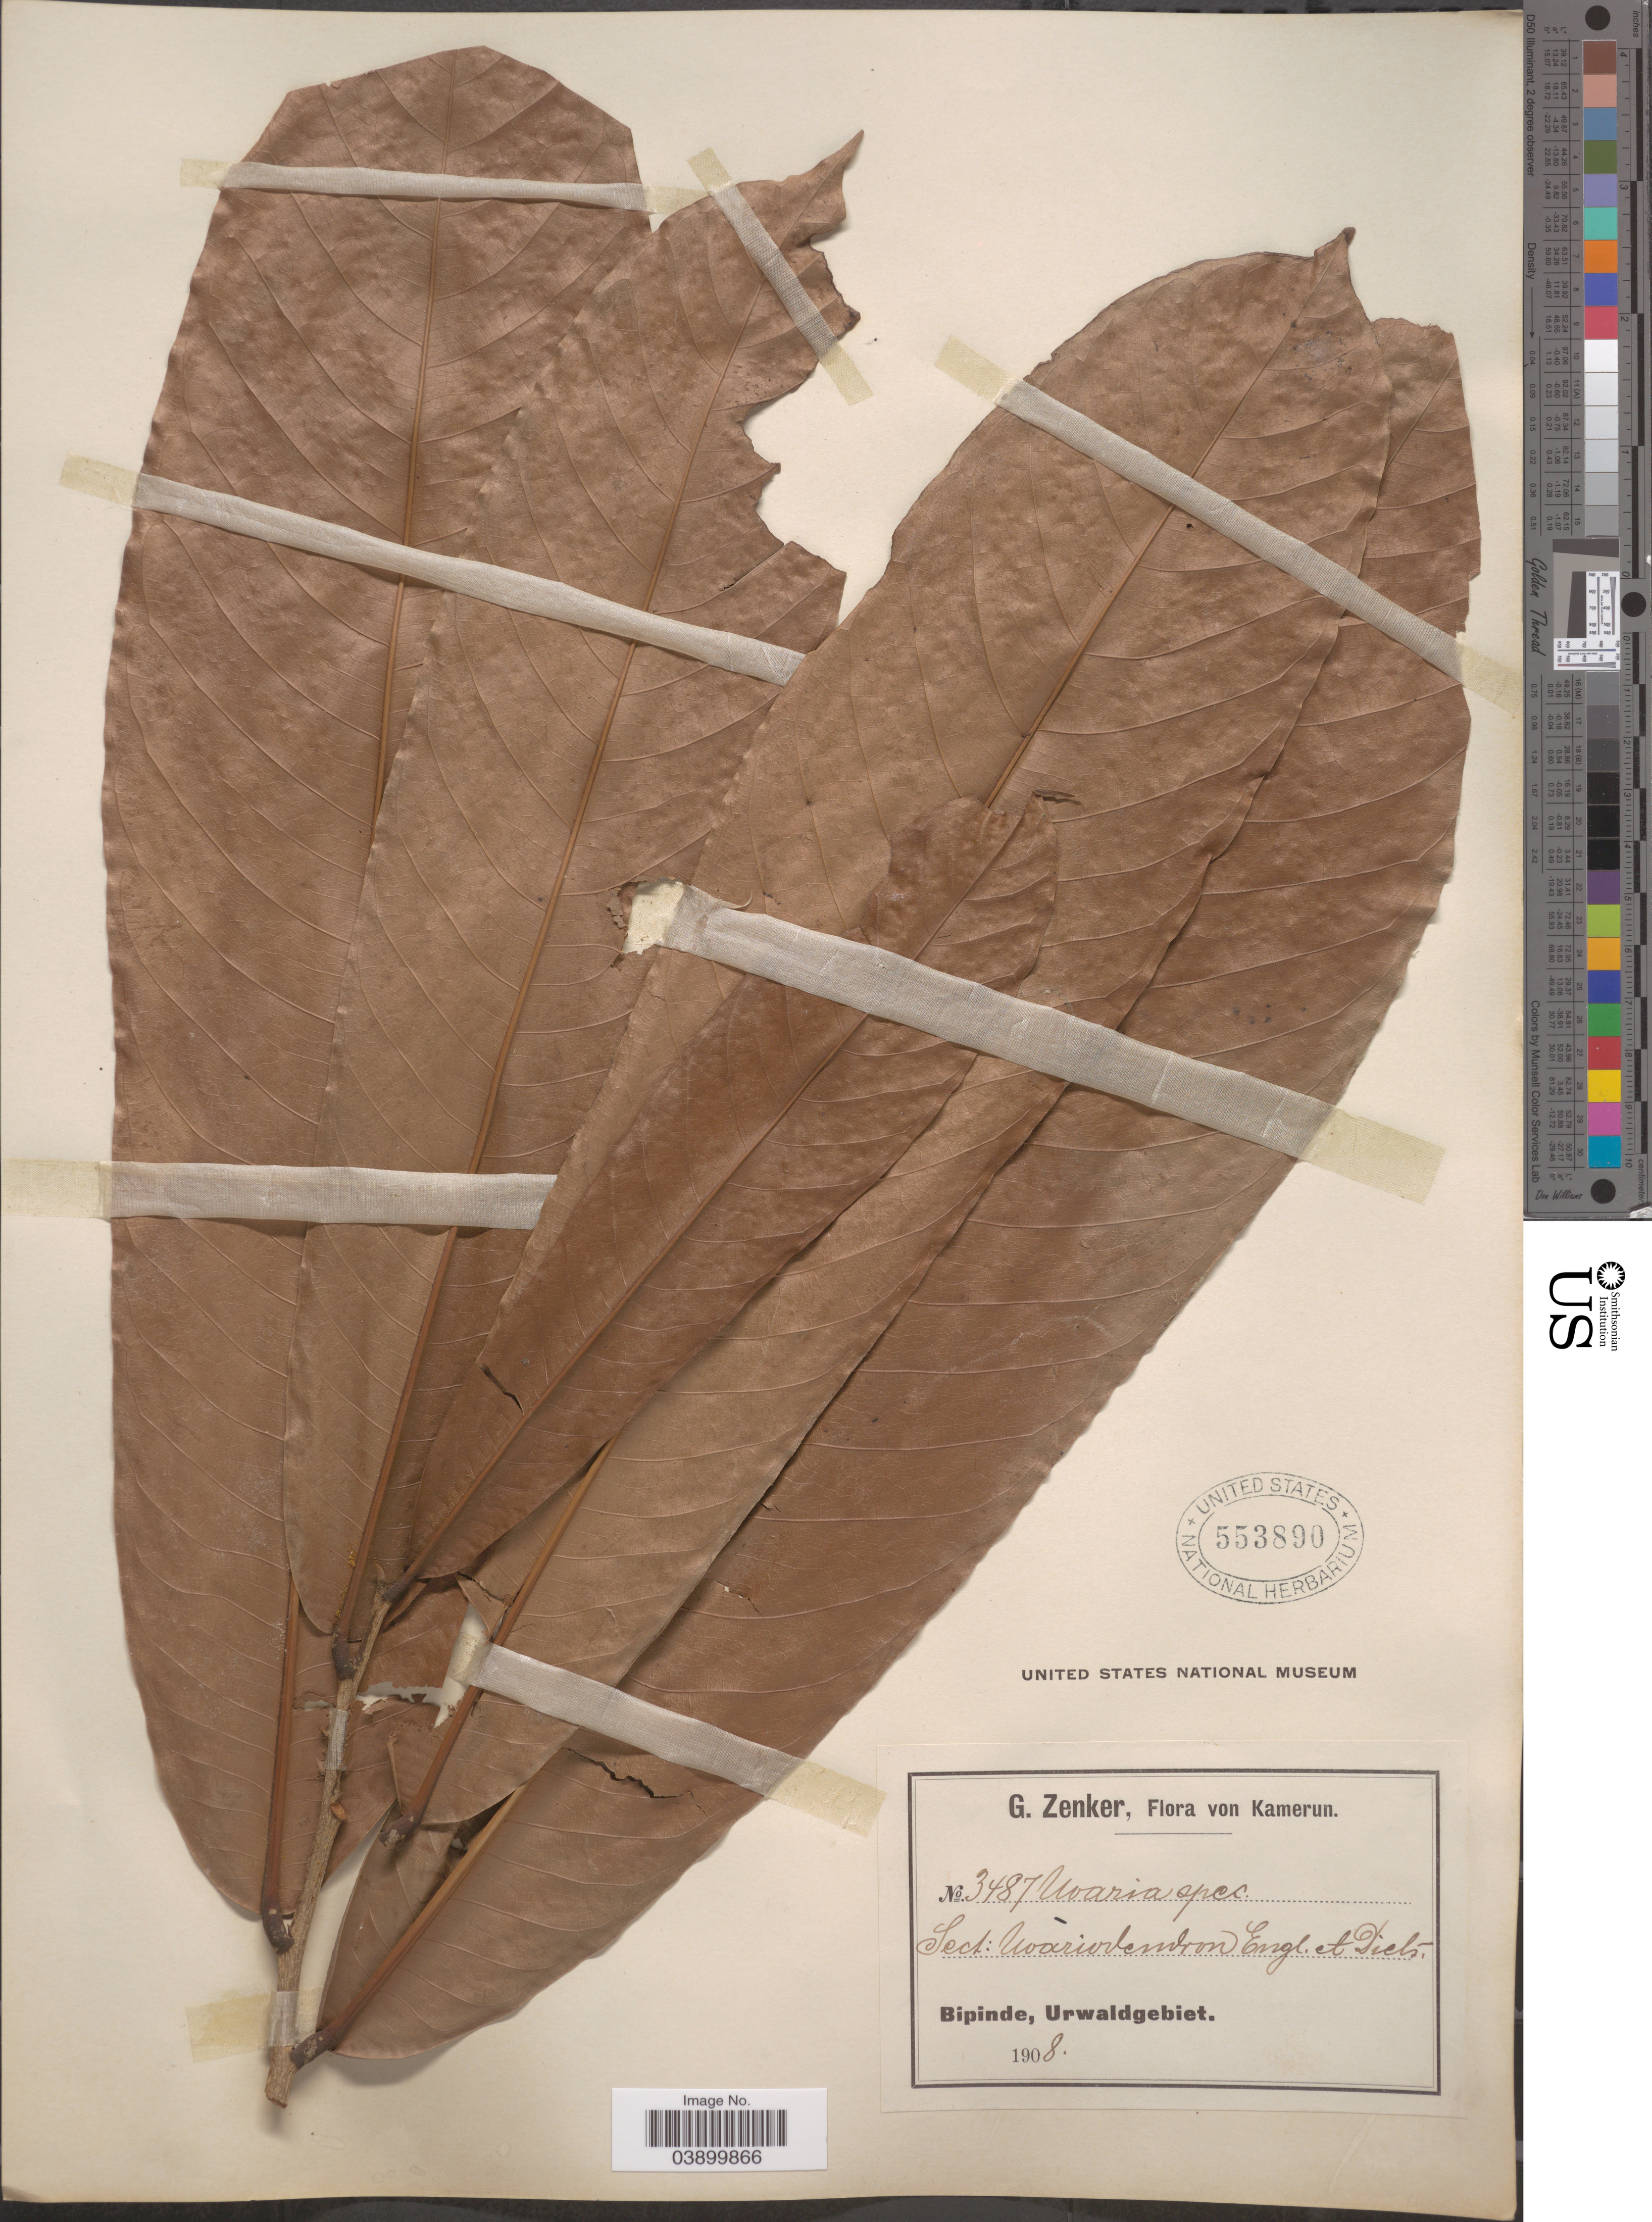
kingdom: Plantae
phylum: Tracheophyta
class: Magnoliopsida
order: Magnoliales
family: Annonaceae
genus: Uvaria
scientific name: Uvaria sp.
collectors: G. A. Zenker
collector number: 3487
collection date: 1908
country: Cameroon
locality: Bipinde, Urwaldgebiet.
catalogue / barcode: US 553890